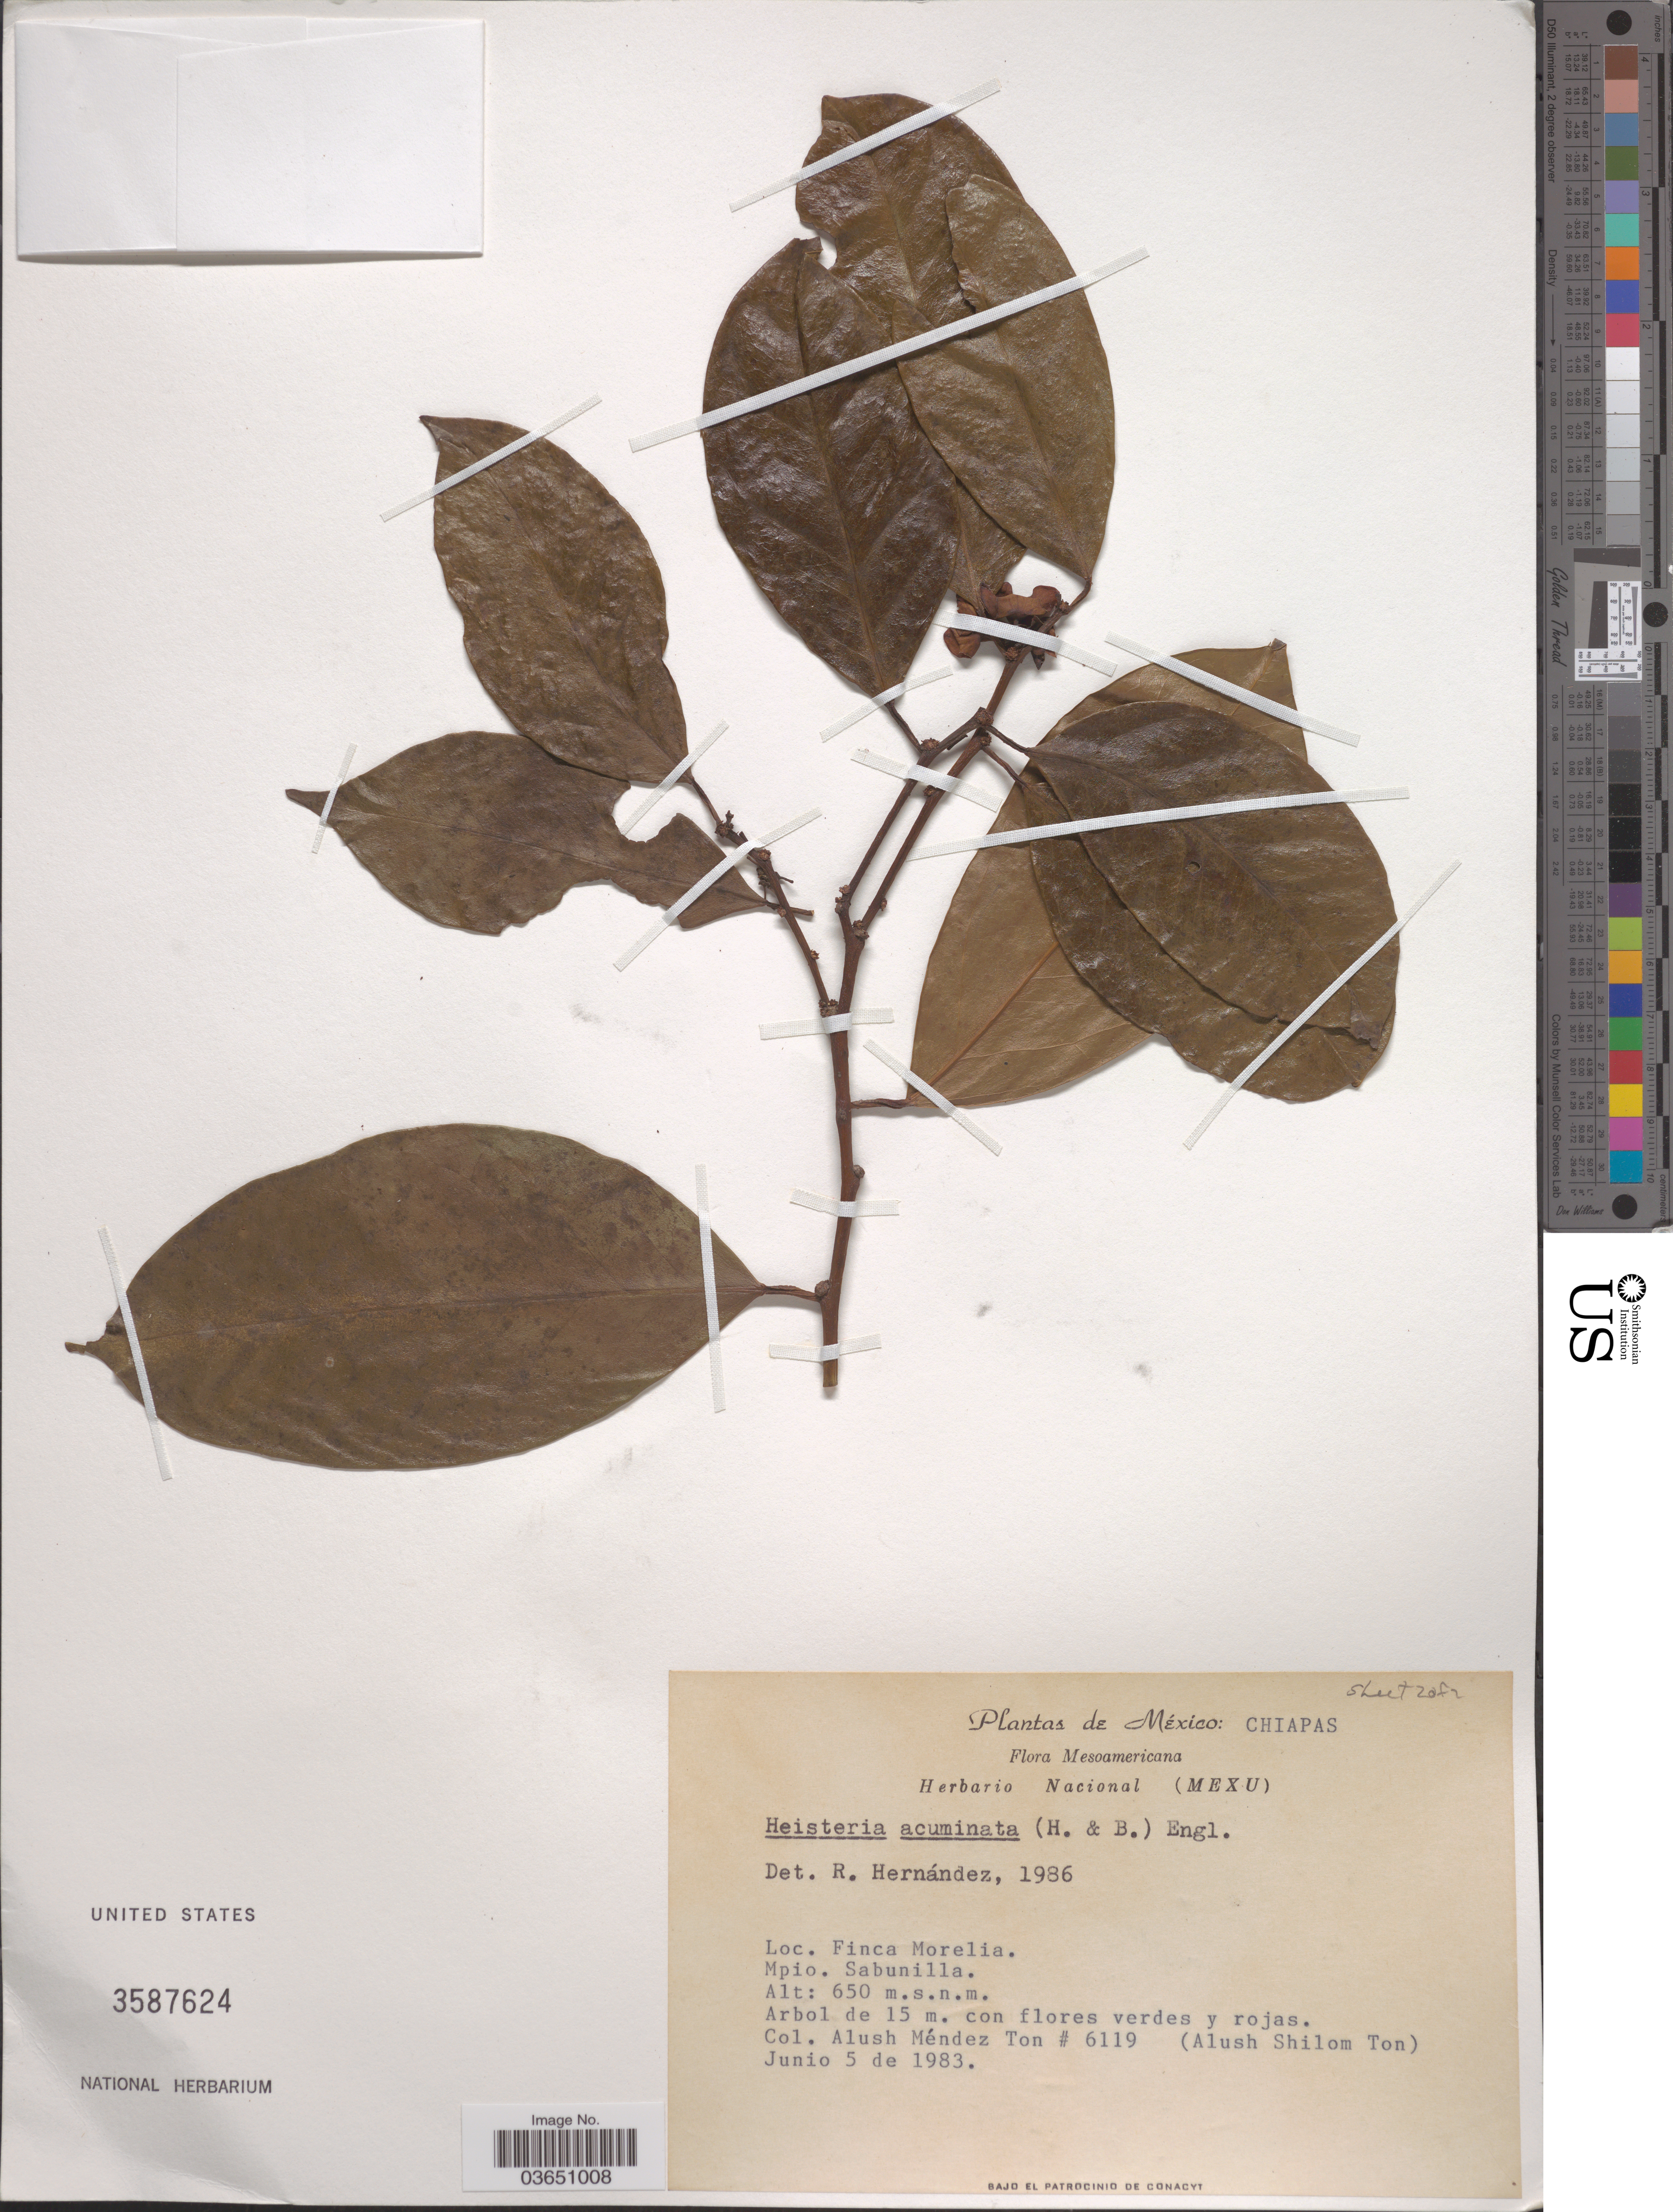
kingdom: Plantae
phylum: Tracheophyta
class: Magnoliopsida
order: Santalales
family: Erythropalaceae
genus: Heisteria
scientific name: Heisteria acuminata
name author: (Humb. & Bonpl.) Engl.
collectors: A. Méndez Ton & A. M. Ton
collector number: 6119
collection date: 1983-06-05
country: Mexico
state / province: Chiapas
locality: Finca Morelia. Mpio. Sabunilla.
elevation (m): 650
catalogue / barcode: US 3587624